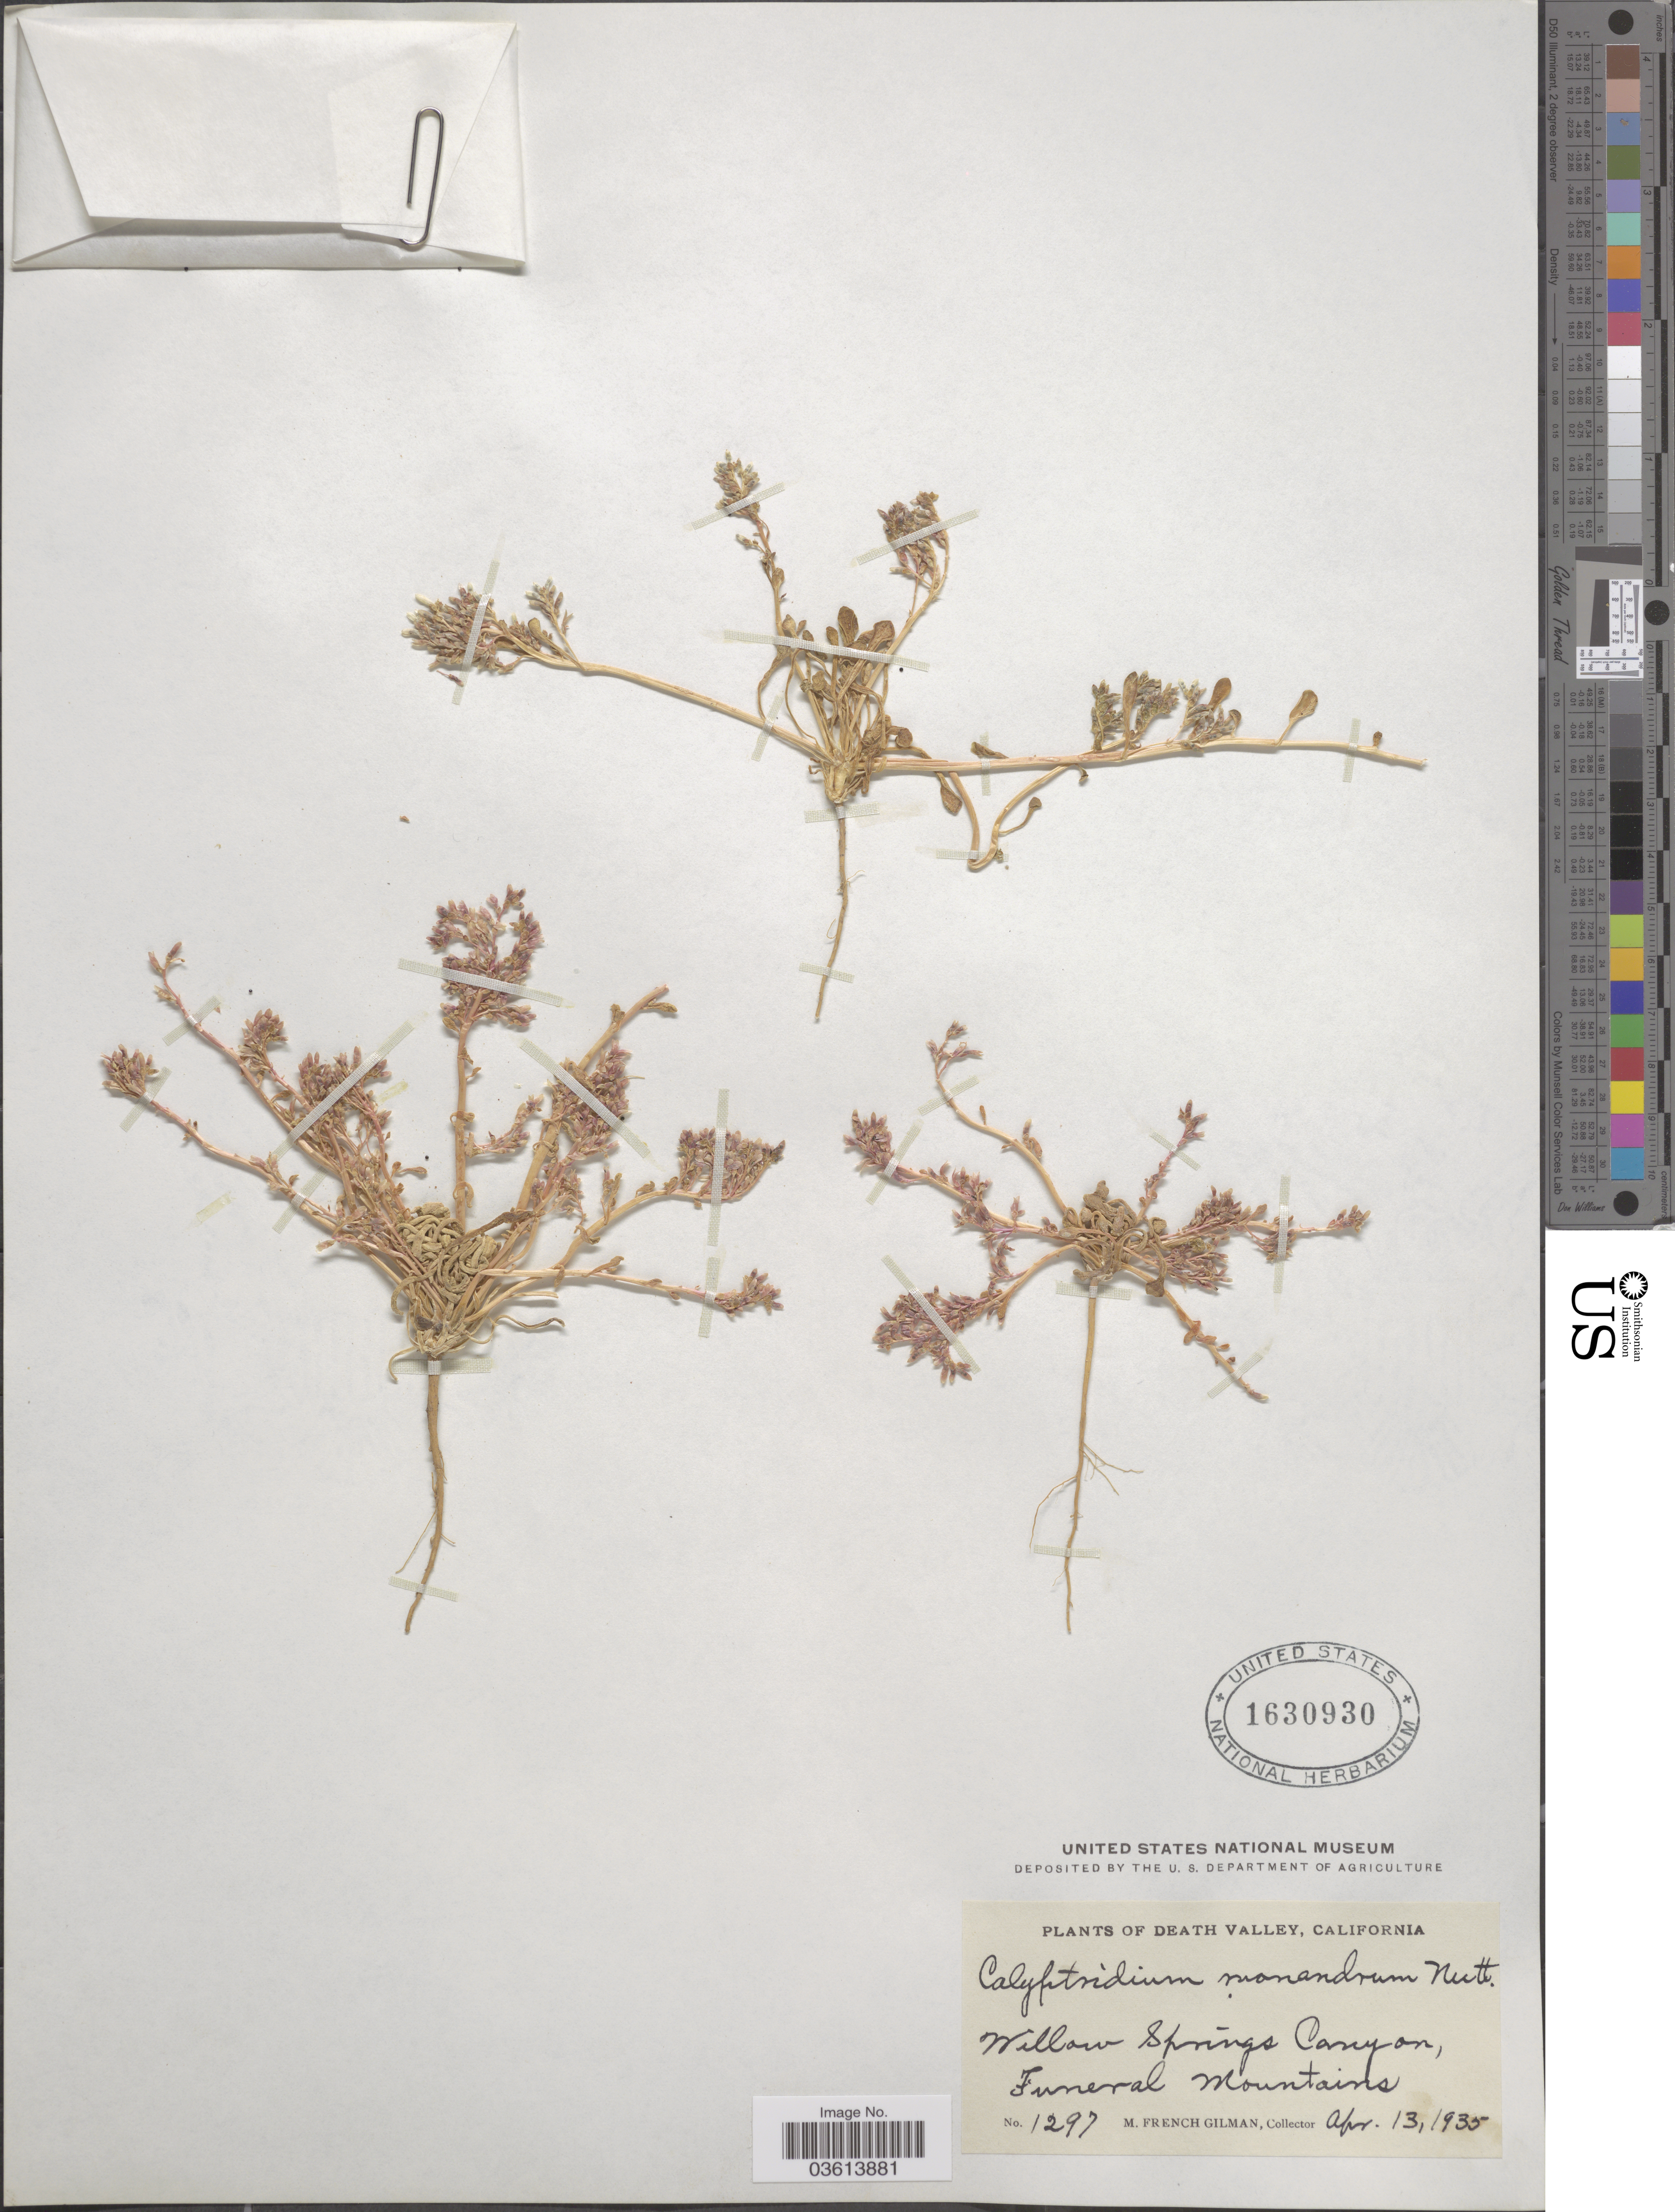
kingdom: Plantae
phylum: Tracheophyta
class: Magnoliopsida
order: Caryophyllales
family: Montiaceae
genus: Calyptridium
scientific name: Calyptridium monandrum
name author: (Nutt.) Nutt.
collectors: M. F. Gilman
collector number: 1297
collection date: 1935-04-13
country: United States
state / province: California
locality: Death Valley. Willow Springs Canyon, Funeral Mountains.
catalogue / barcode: US 1630930